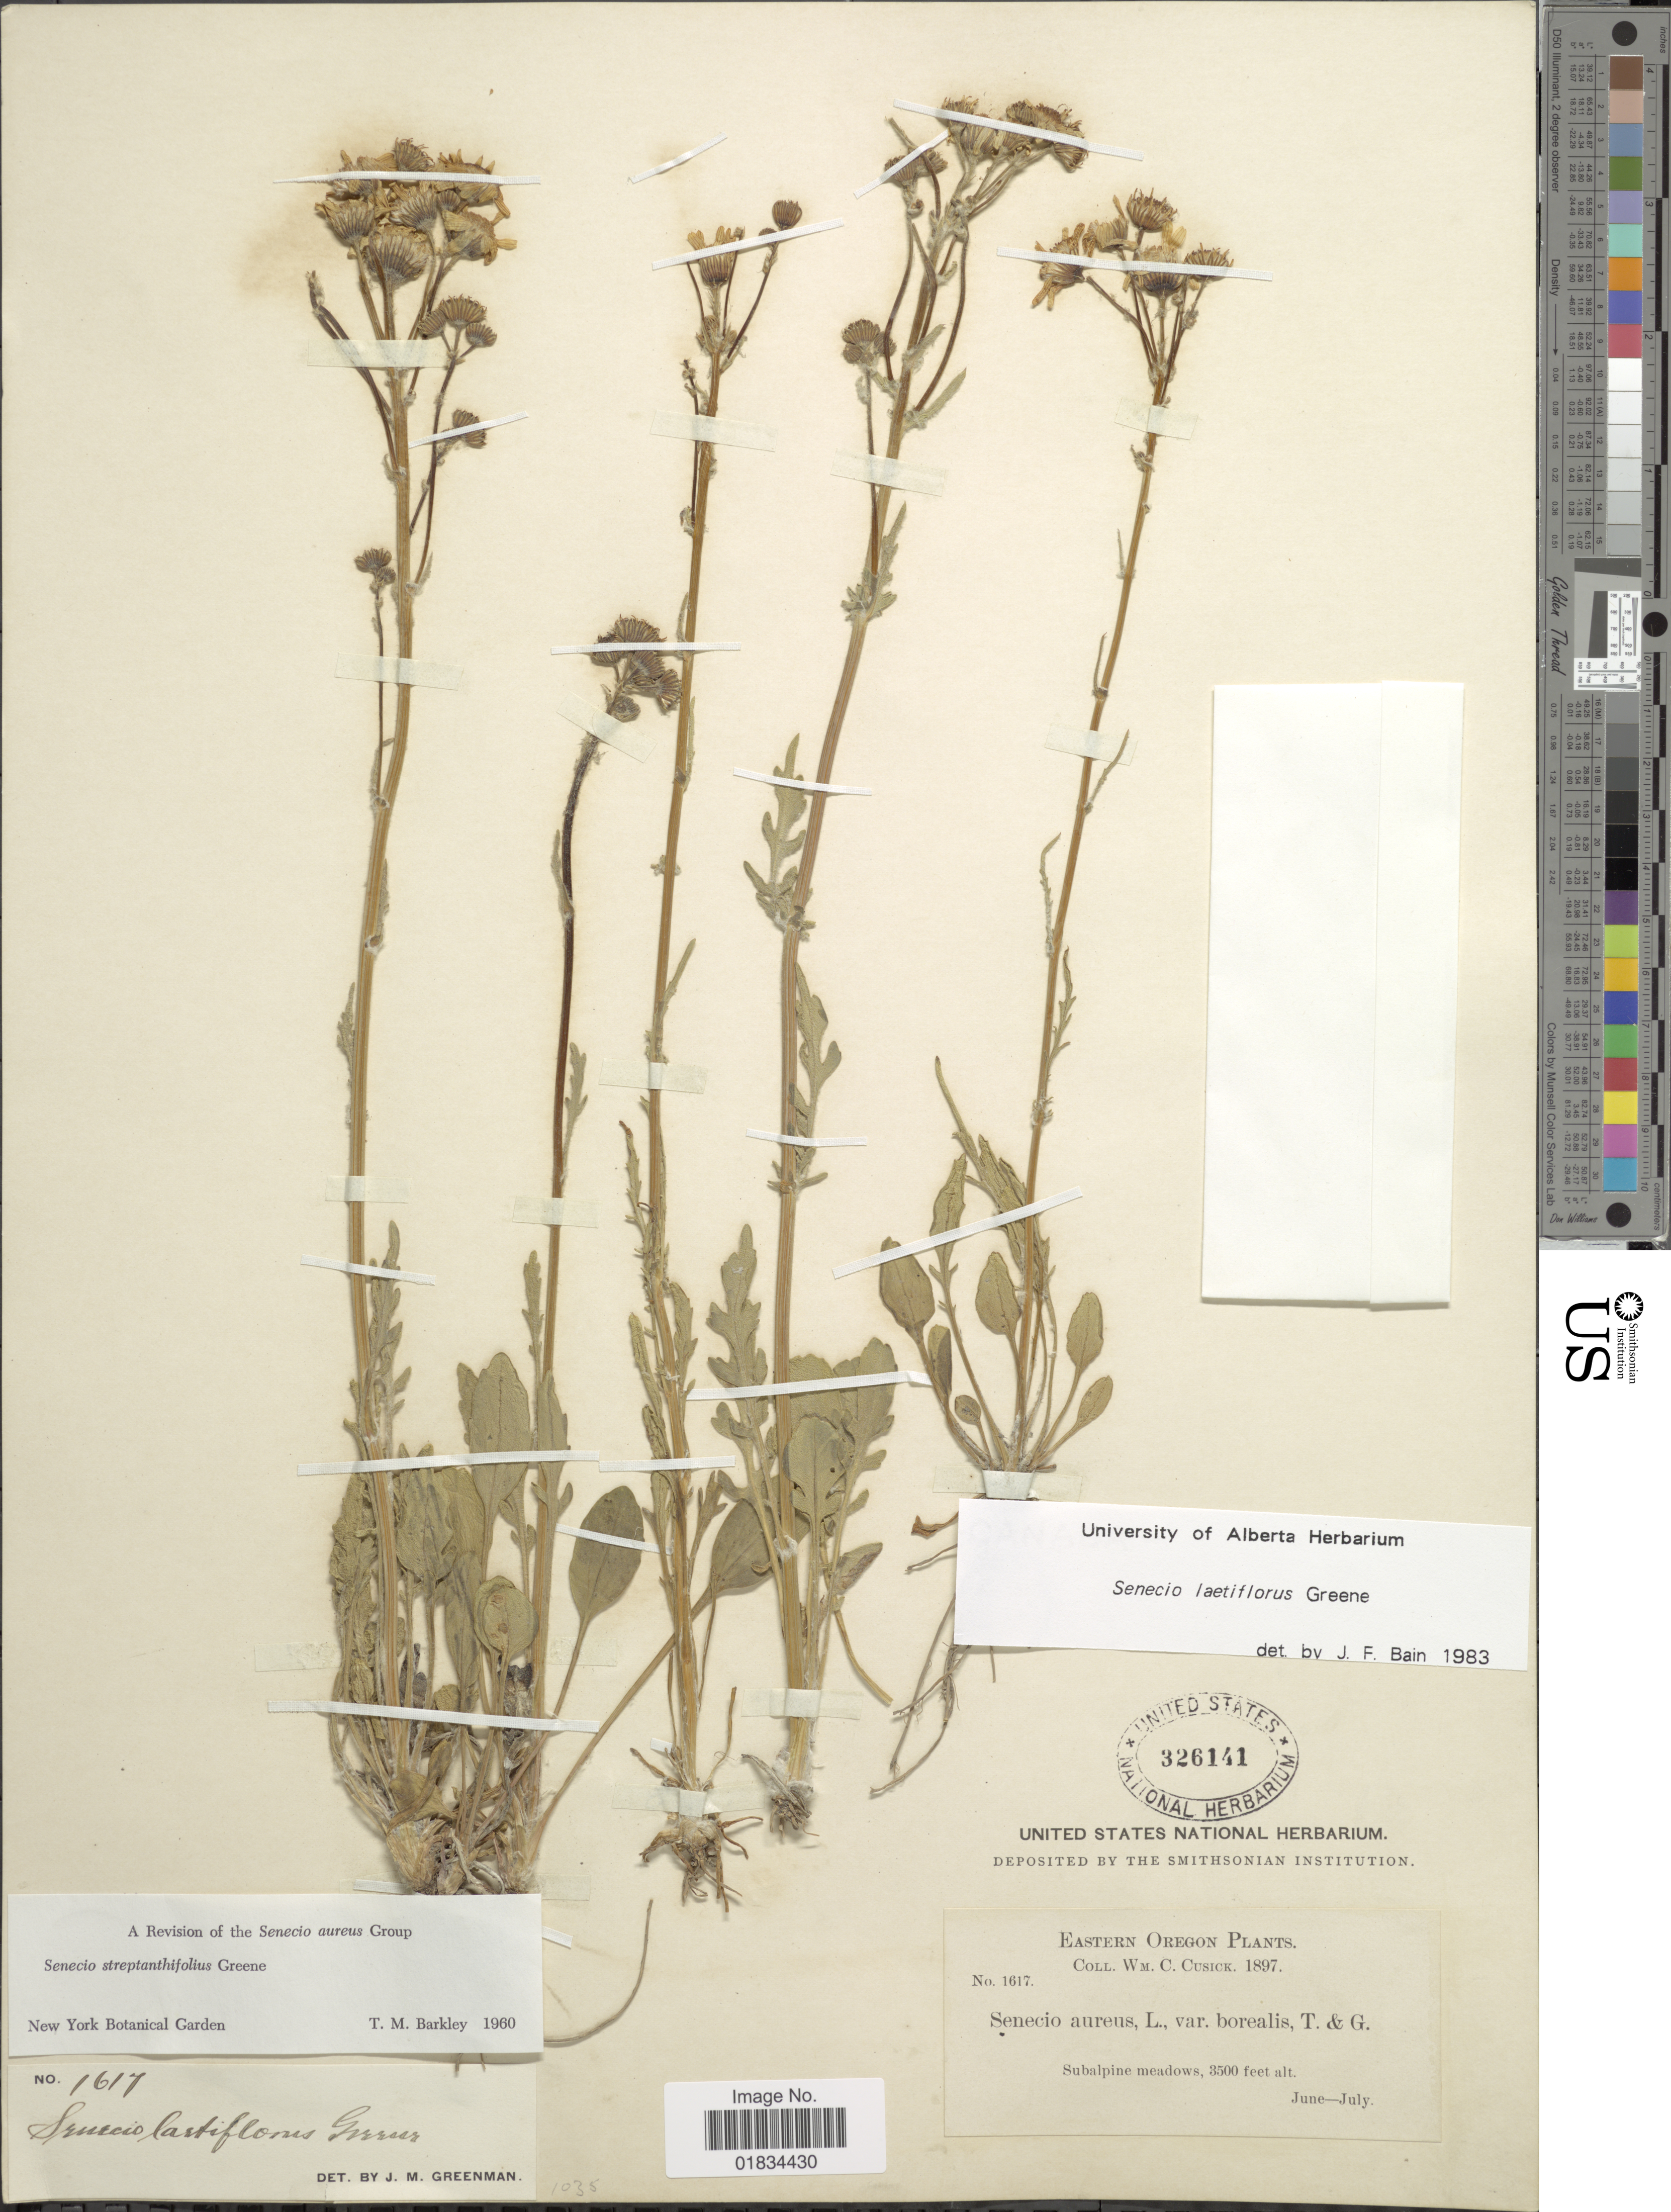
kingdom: Plantae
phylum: Tracheophyta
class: Magnoliopsida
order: Asterales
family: Asteraceae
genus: Senecio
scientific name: Senecio laetiflorus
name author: Greene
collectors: W. C. Cusick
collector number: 1617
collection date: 1897-06/1897-07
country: United States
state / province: Oregon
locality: Eastern oregon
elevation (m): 1067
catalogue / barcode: US 326141